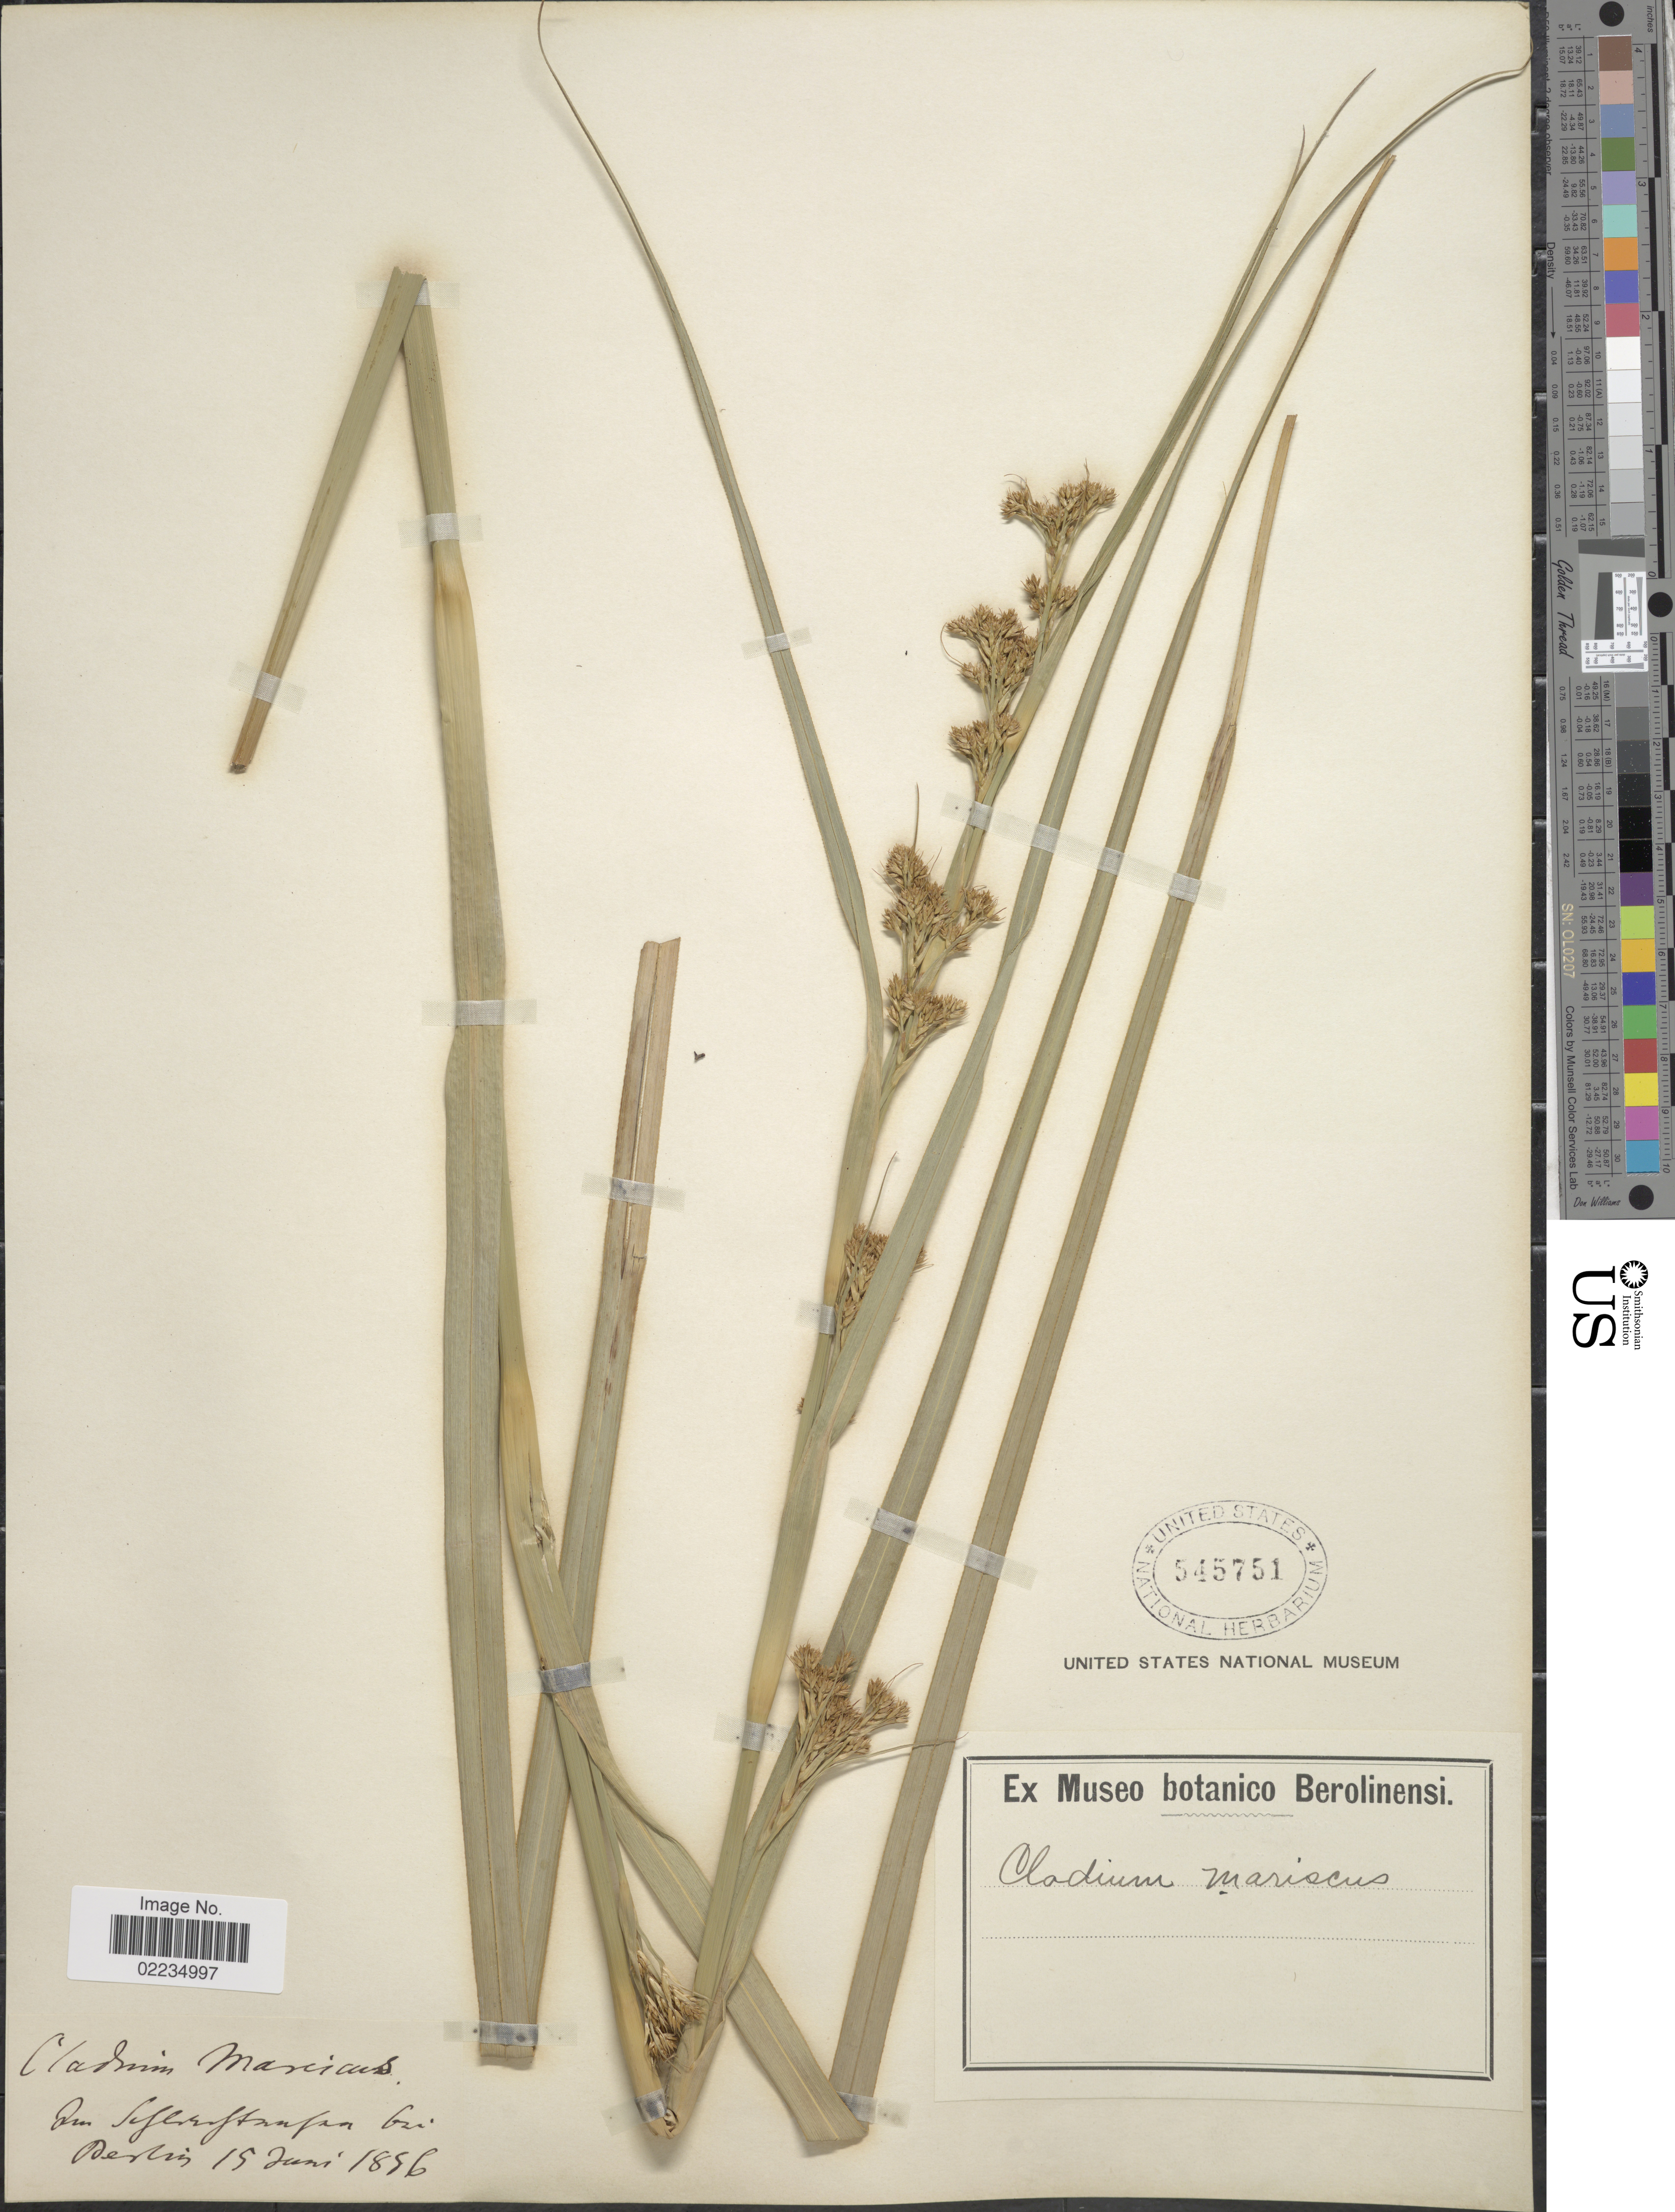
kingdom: Plantae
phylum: Tracheophyta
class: Liliopsida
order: Poales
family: Cyperaceae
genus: Cladium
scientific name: Cladium mariscus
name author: (L.) Pohl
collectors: ex Museo Botanico Berolinensi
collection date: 1886-06-15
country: Germany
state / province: Berlin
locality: Am Skeferstanfan bei Berlin [interpreted]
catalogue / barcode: US 545751